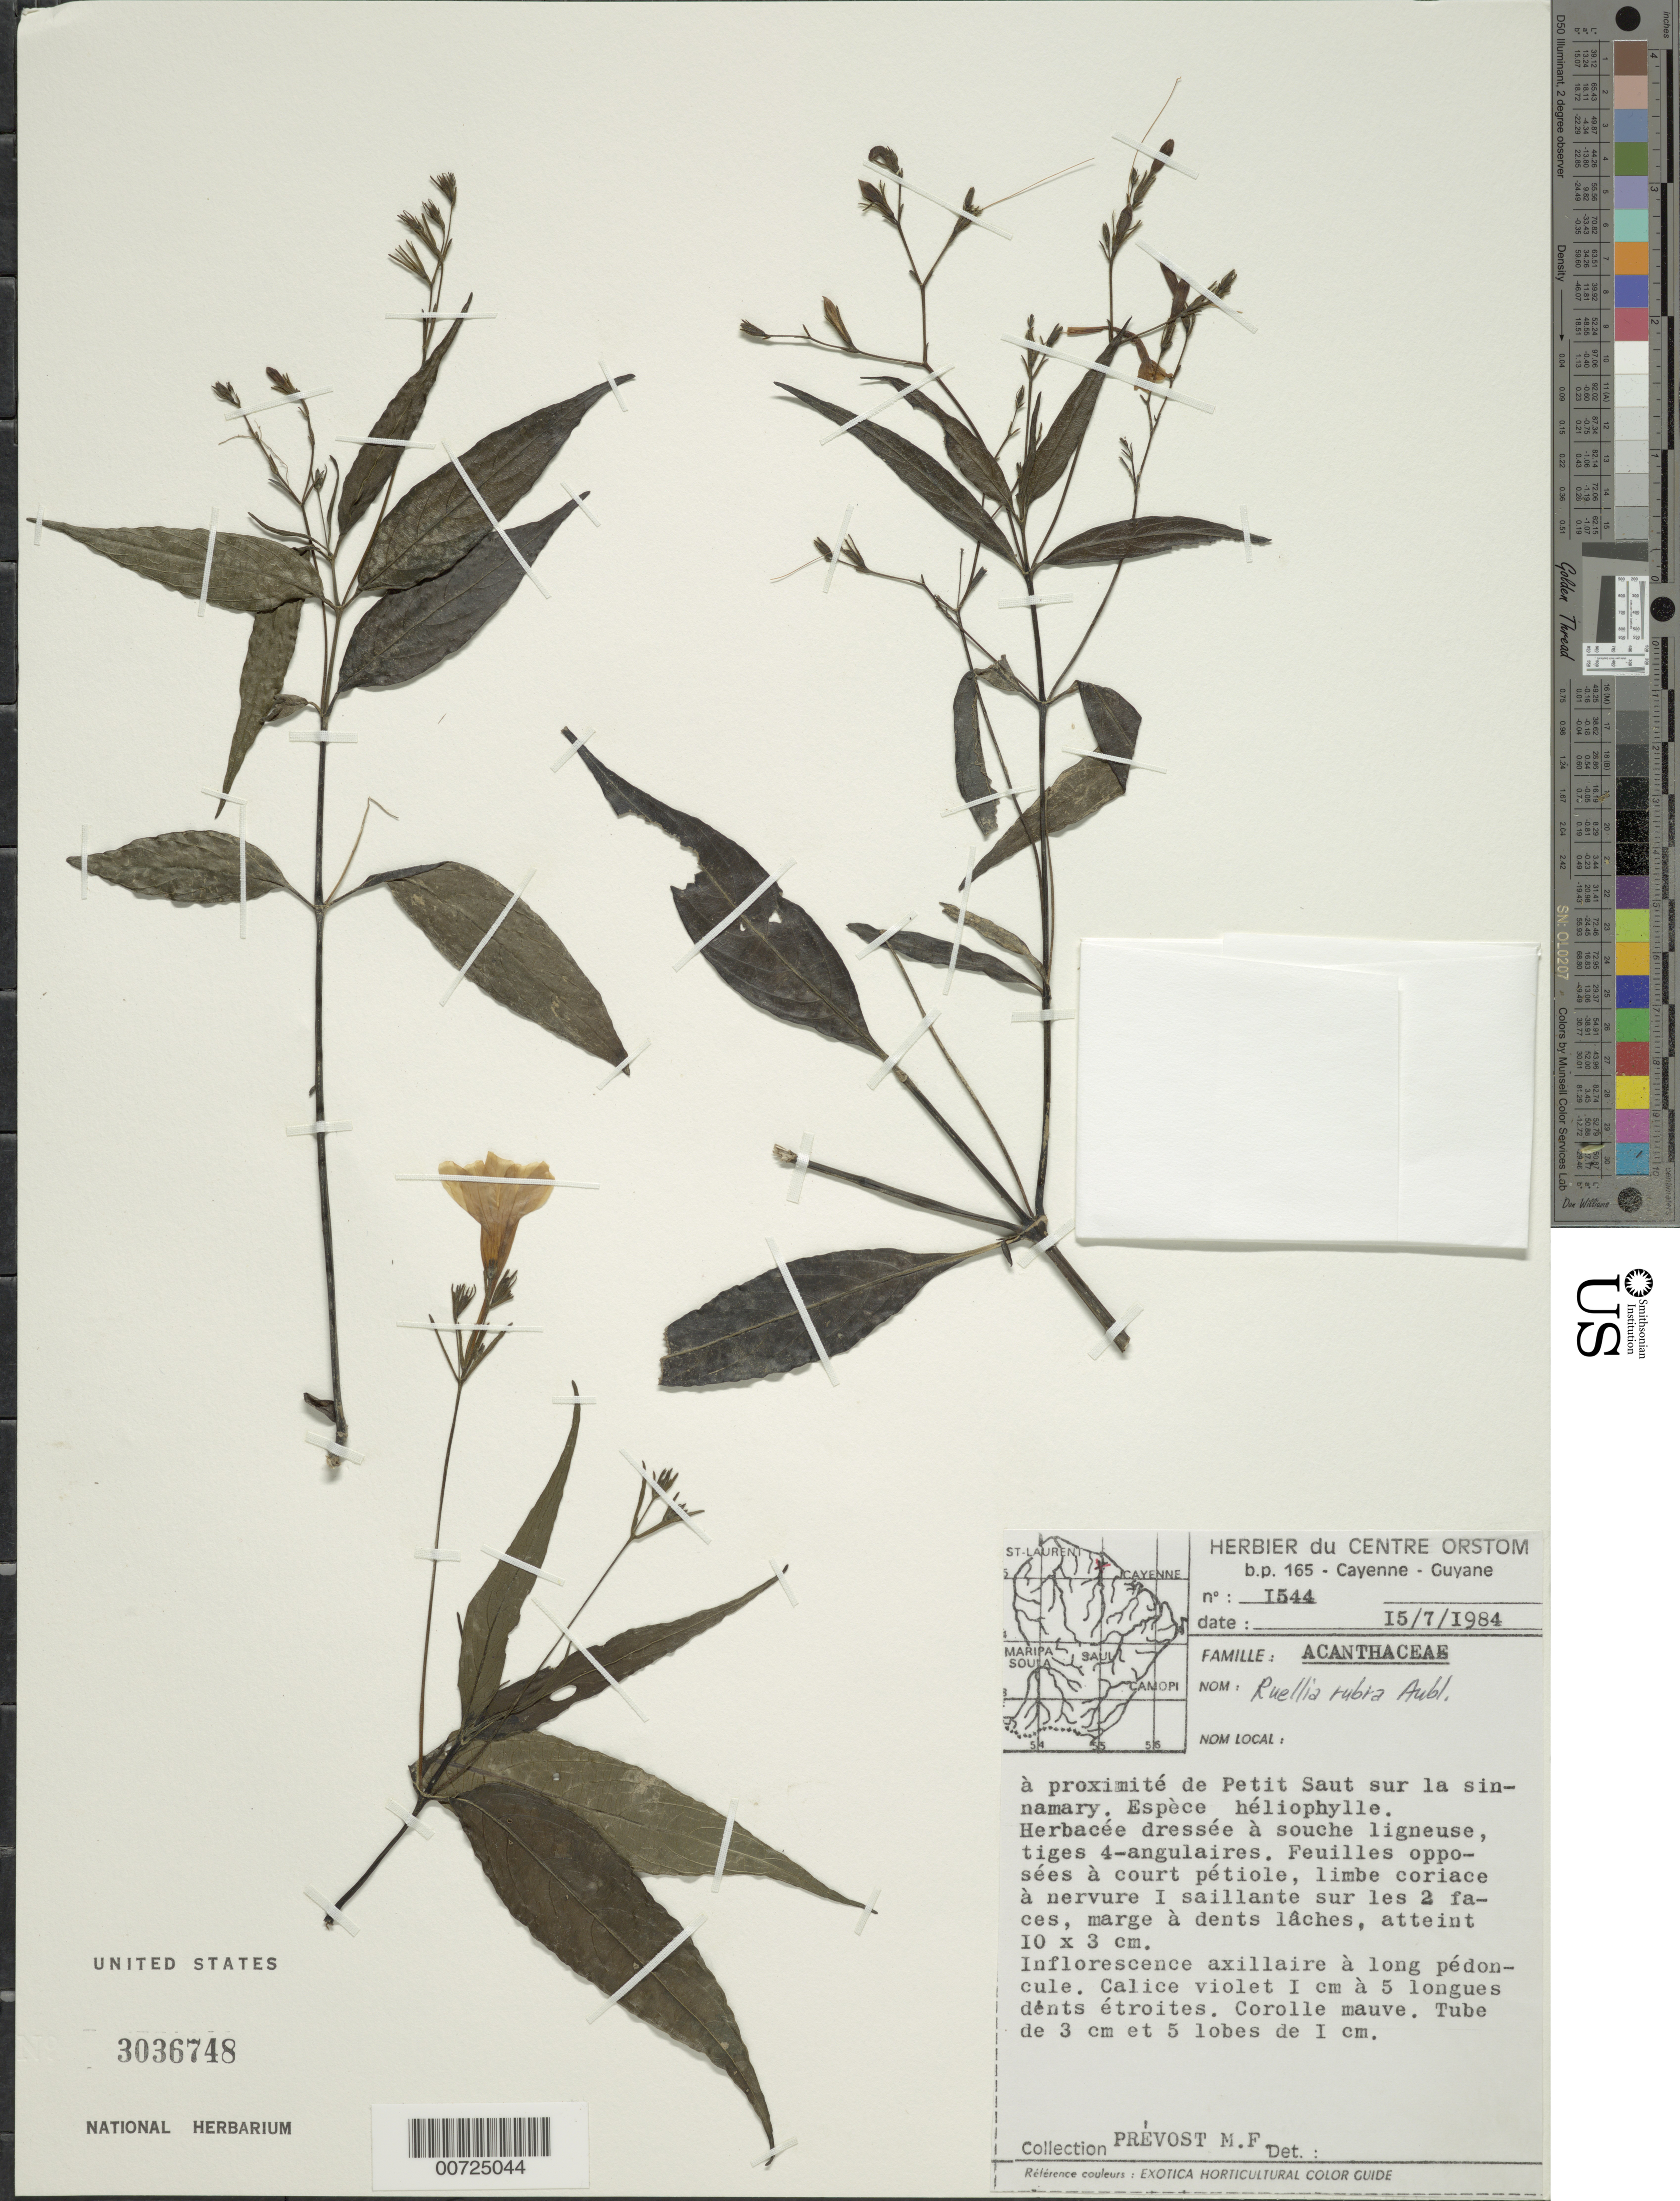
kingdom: Plantae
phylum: Tracheophyta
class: Magnoliopsida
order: Lamiales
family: Acanthaceae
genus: Ruellia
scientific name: Ruellia rubra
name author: Aubl.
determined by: Wasshausen, Dieter C., (BOT), Smithsonian Institution - National Museum of Natural History (UNITED STATES)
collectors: M.-F. Prévost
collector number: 1544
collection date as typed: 15-Jul-84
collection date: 1984-07-15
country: French Guiana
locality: Petit Saut sur la Sinnamary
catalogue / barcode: US 3036748